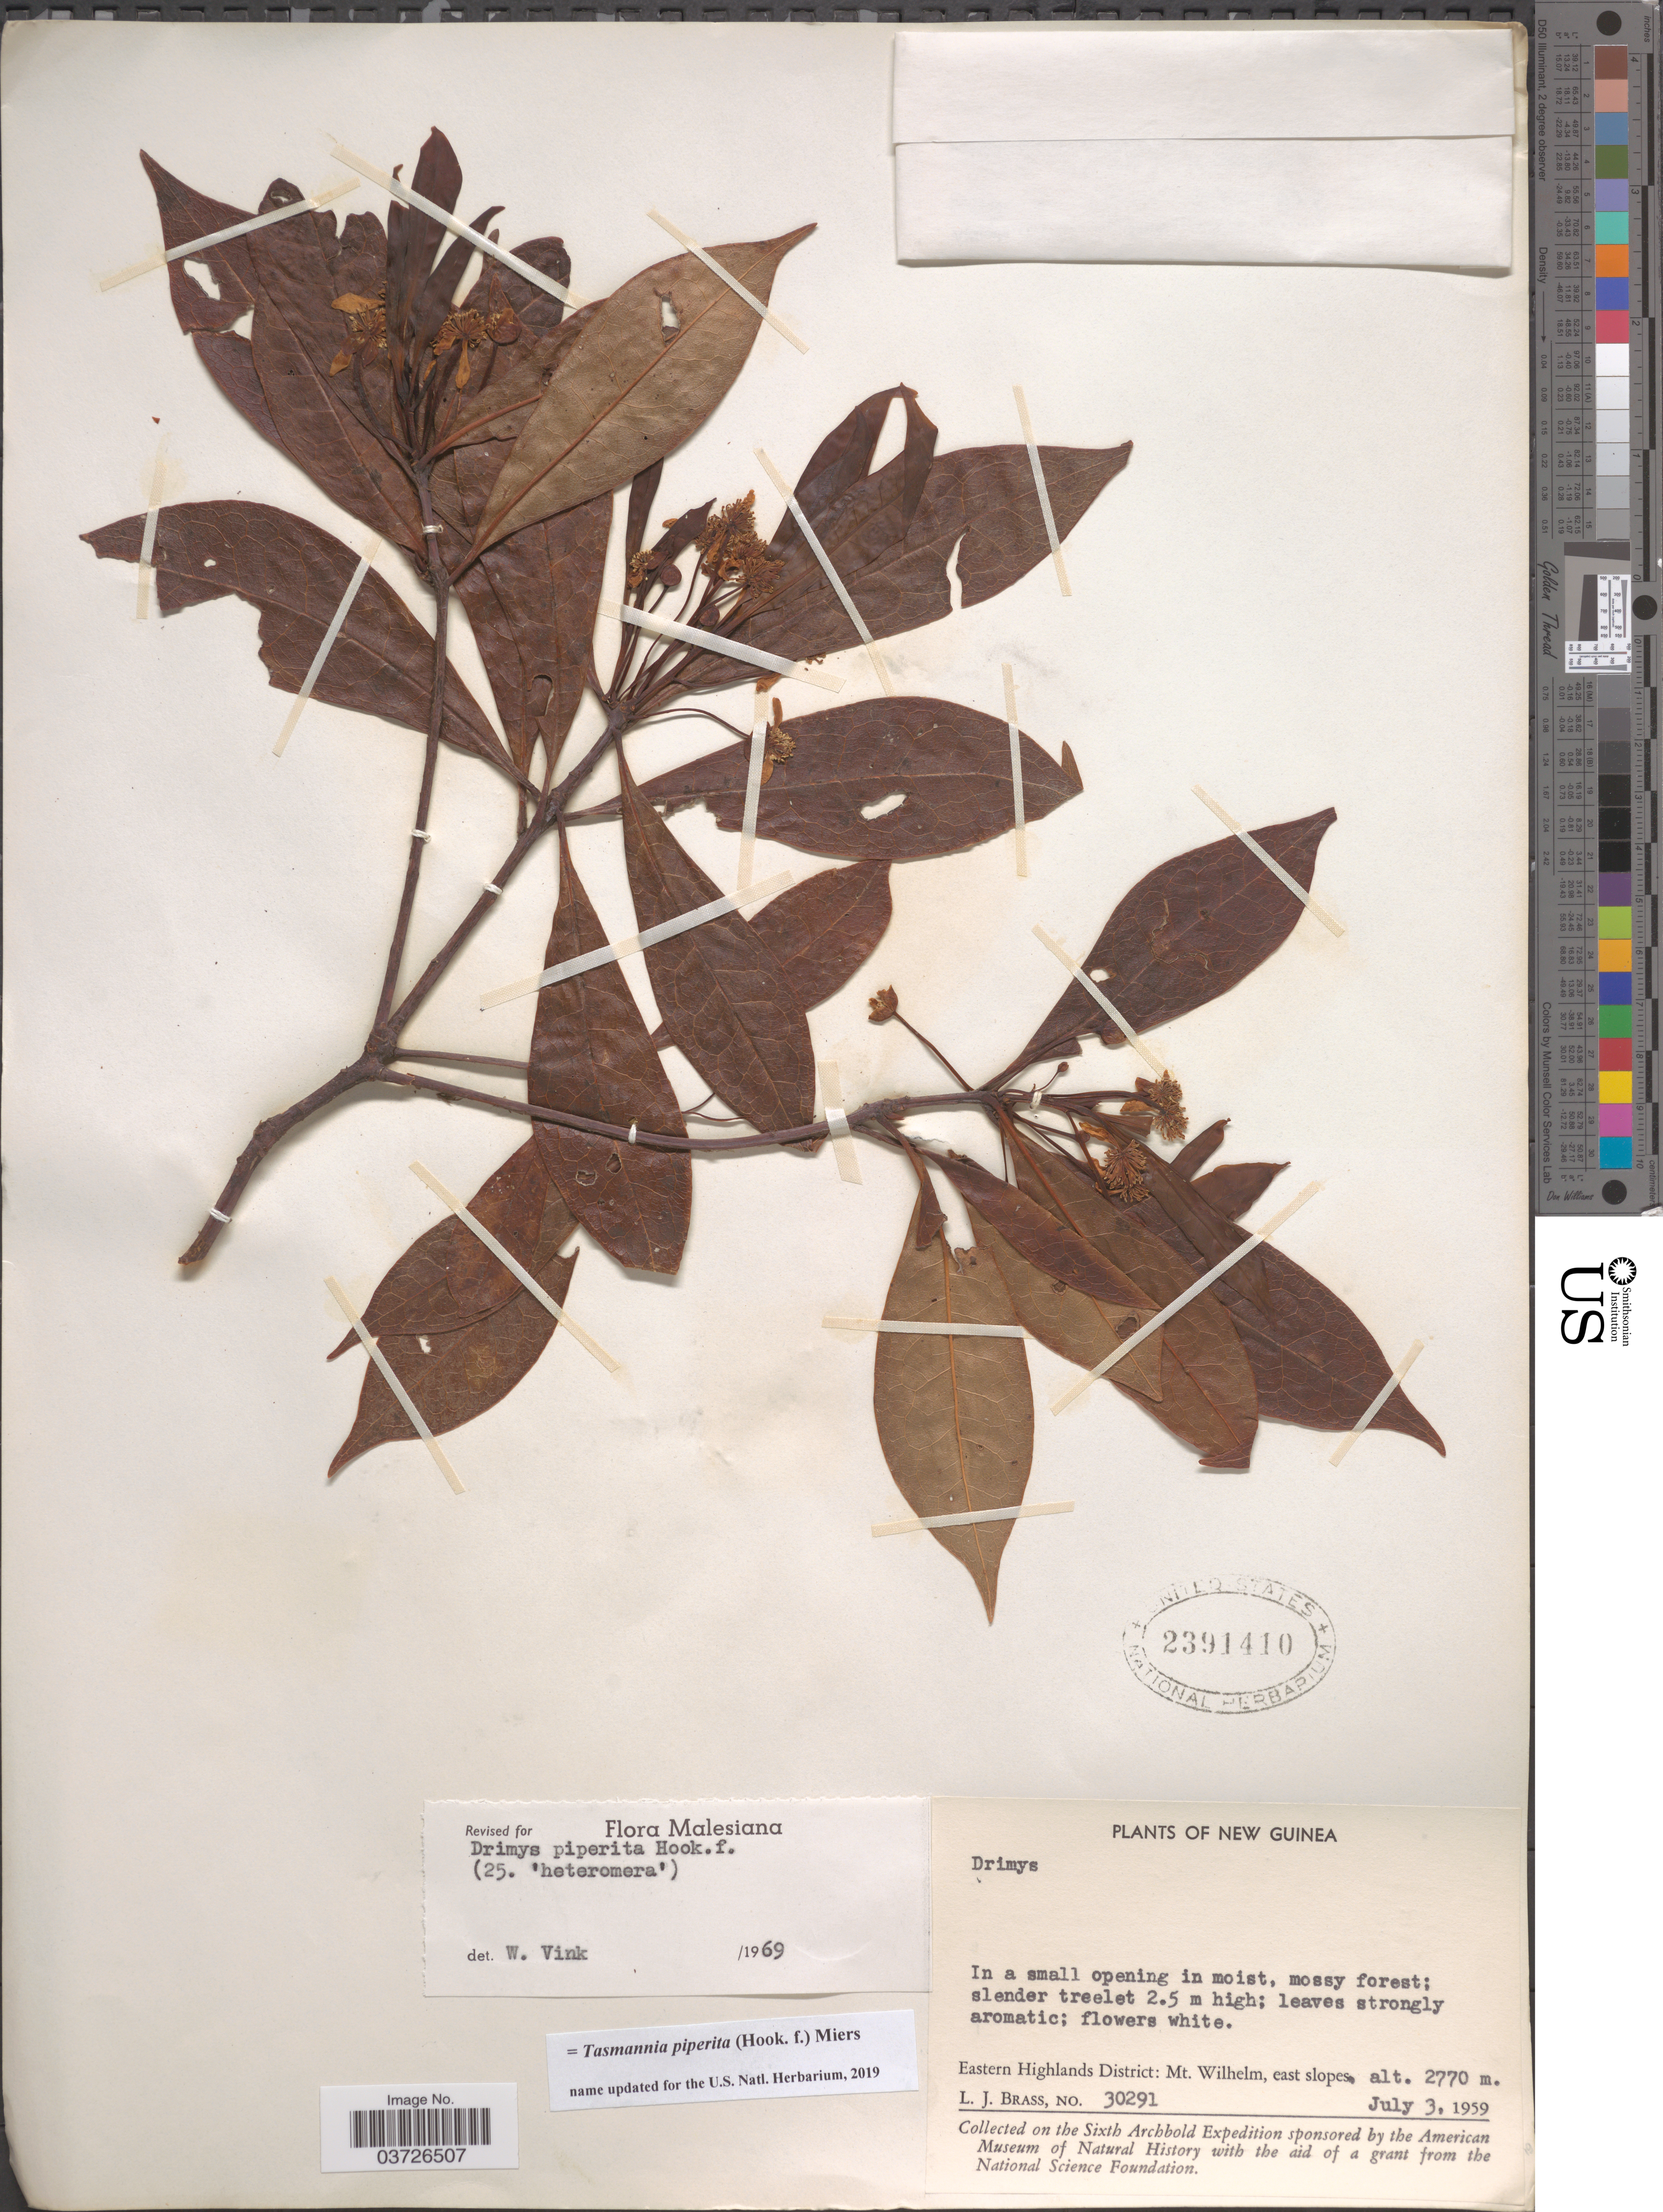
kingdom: Plantae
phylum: Tracheophyta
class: Magnoliopsida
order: Canellales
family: Winteraceae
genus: Tasmannia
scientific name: Tasmannia piperita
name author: (Hook. f.) Miers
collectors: L. J. Brass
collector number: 30291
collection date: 1959-07-03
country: Papua New Guinea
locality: New Guinea. Eastern Highlands District: Mt. Wilhelm, east slopes.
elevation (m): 2770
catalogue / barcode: US 2391410